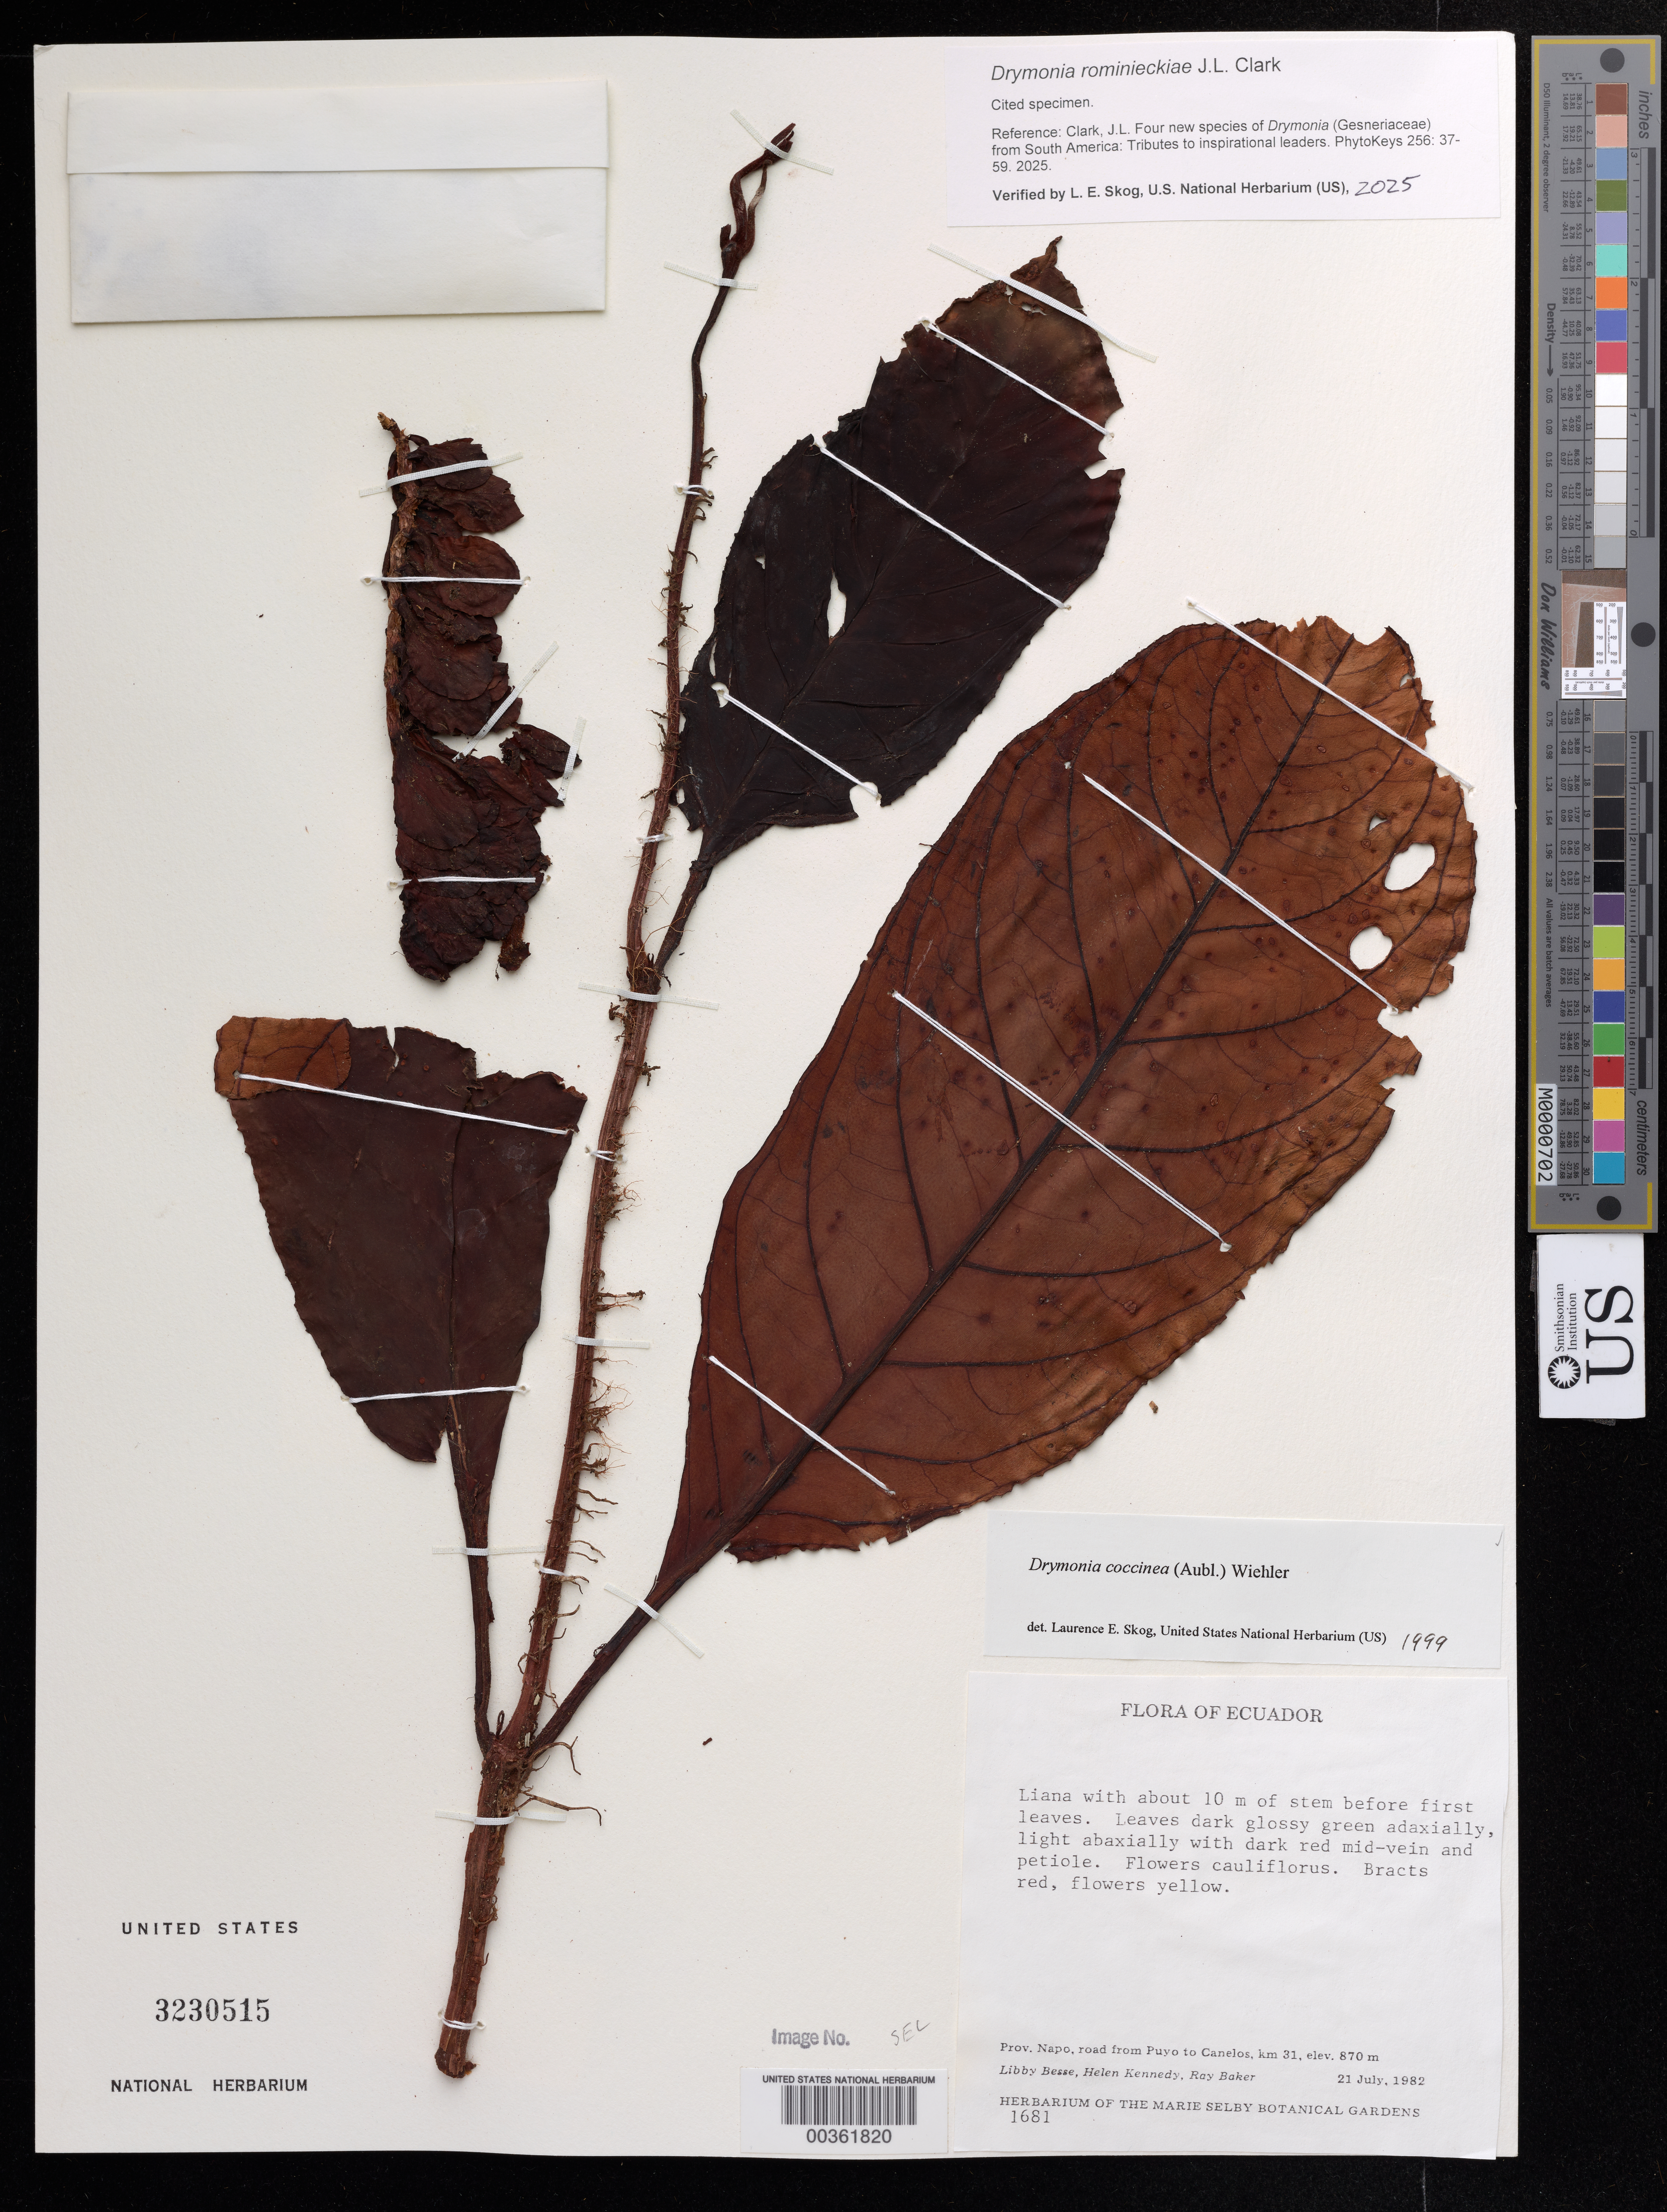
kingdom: Plantae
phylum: Tracheophyta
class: Magnoliopsida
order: Lamiales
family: Gesneriaceae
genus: Drymonia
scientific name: Drymonia rominieckiae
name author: J.L. Clark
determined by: Skog, Laurence E.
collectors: L. Besse, H. Kennedy & R. Baker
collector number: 1681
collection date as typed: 21 Jul 1982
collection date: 1982-07-21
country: Ecuador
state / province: Napo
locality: Road from Puyo to Canelos, km 31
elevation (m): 870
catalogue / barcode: US 3230515